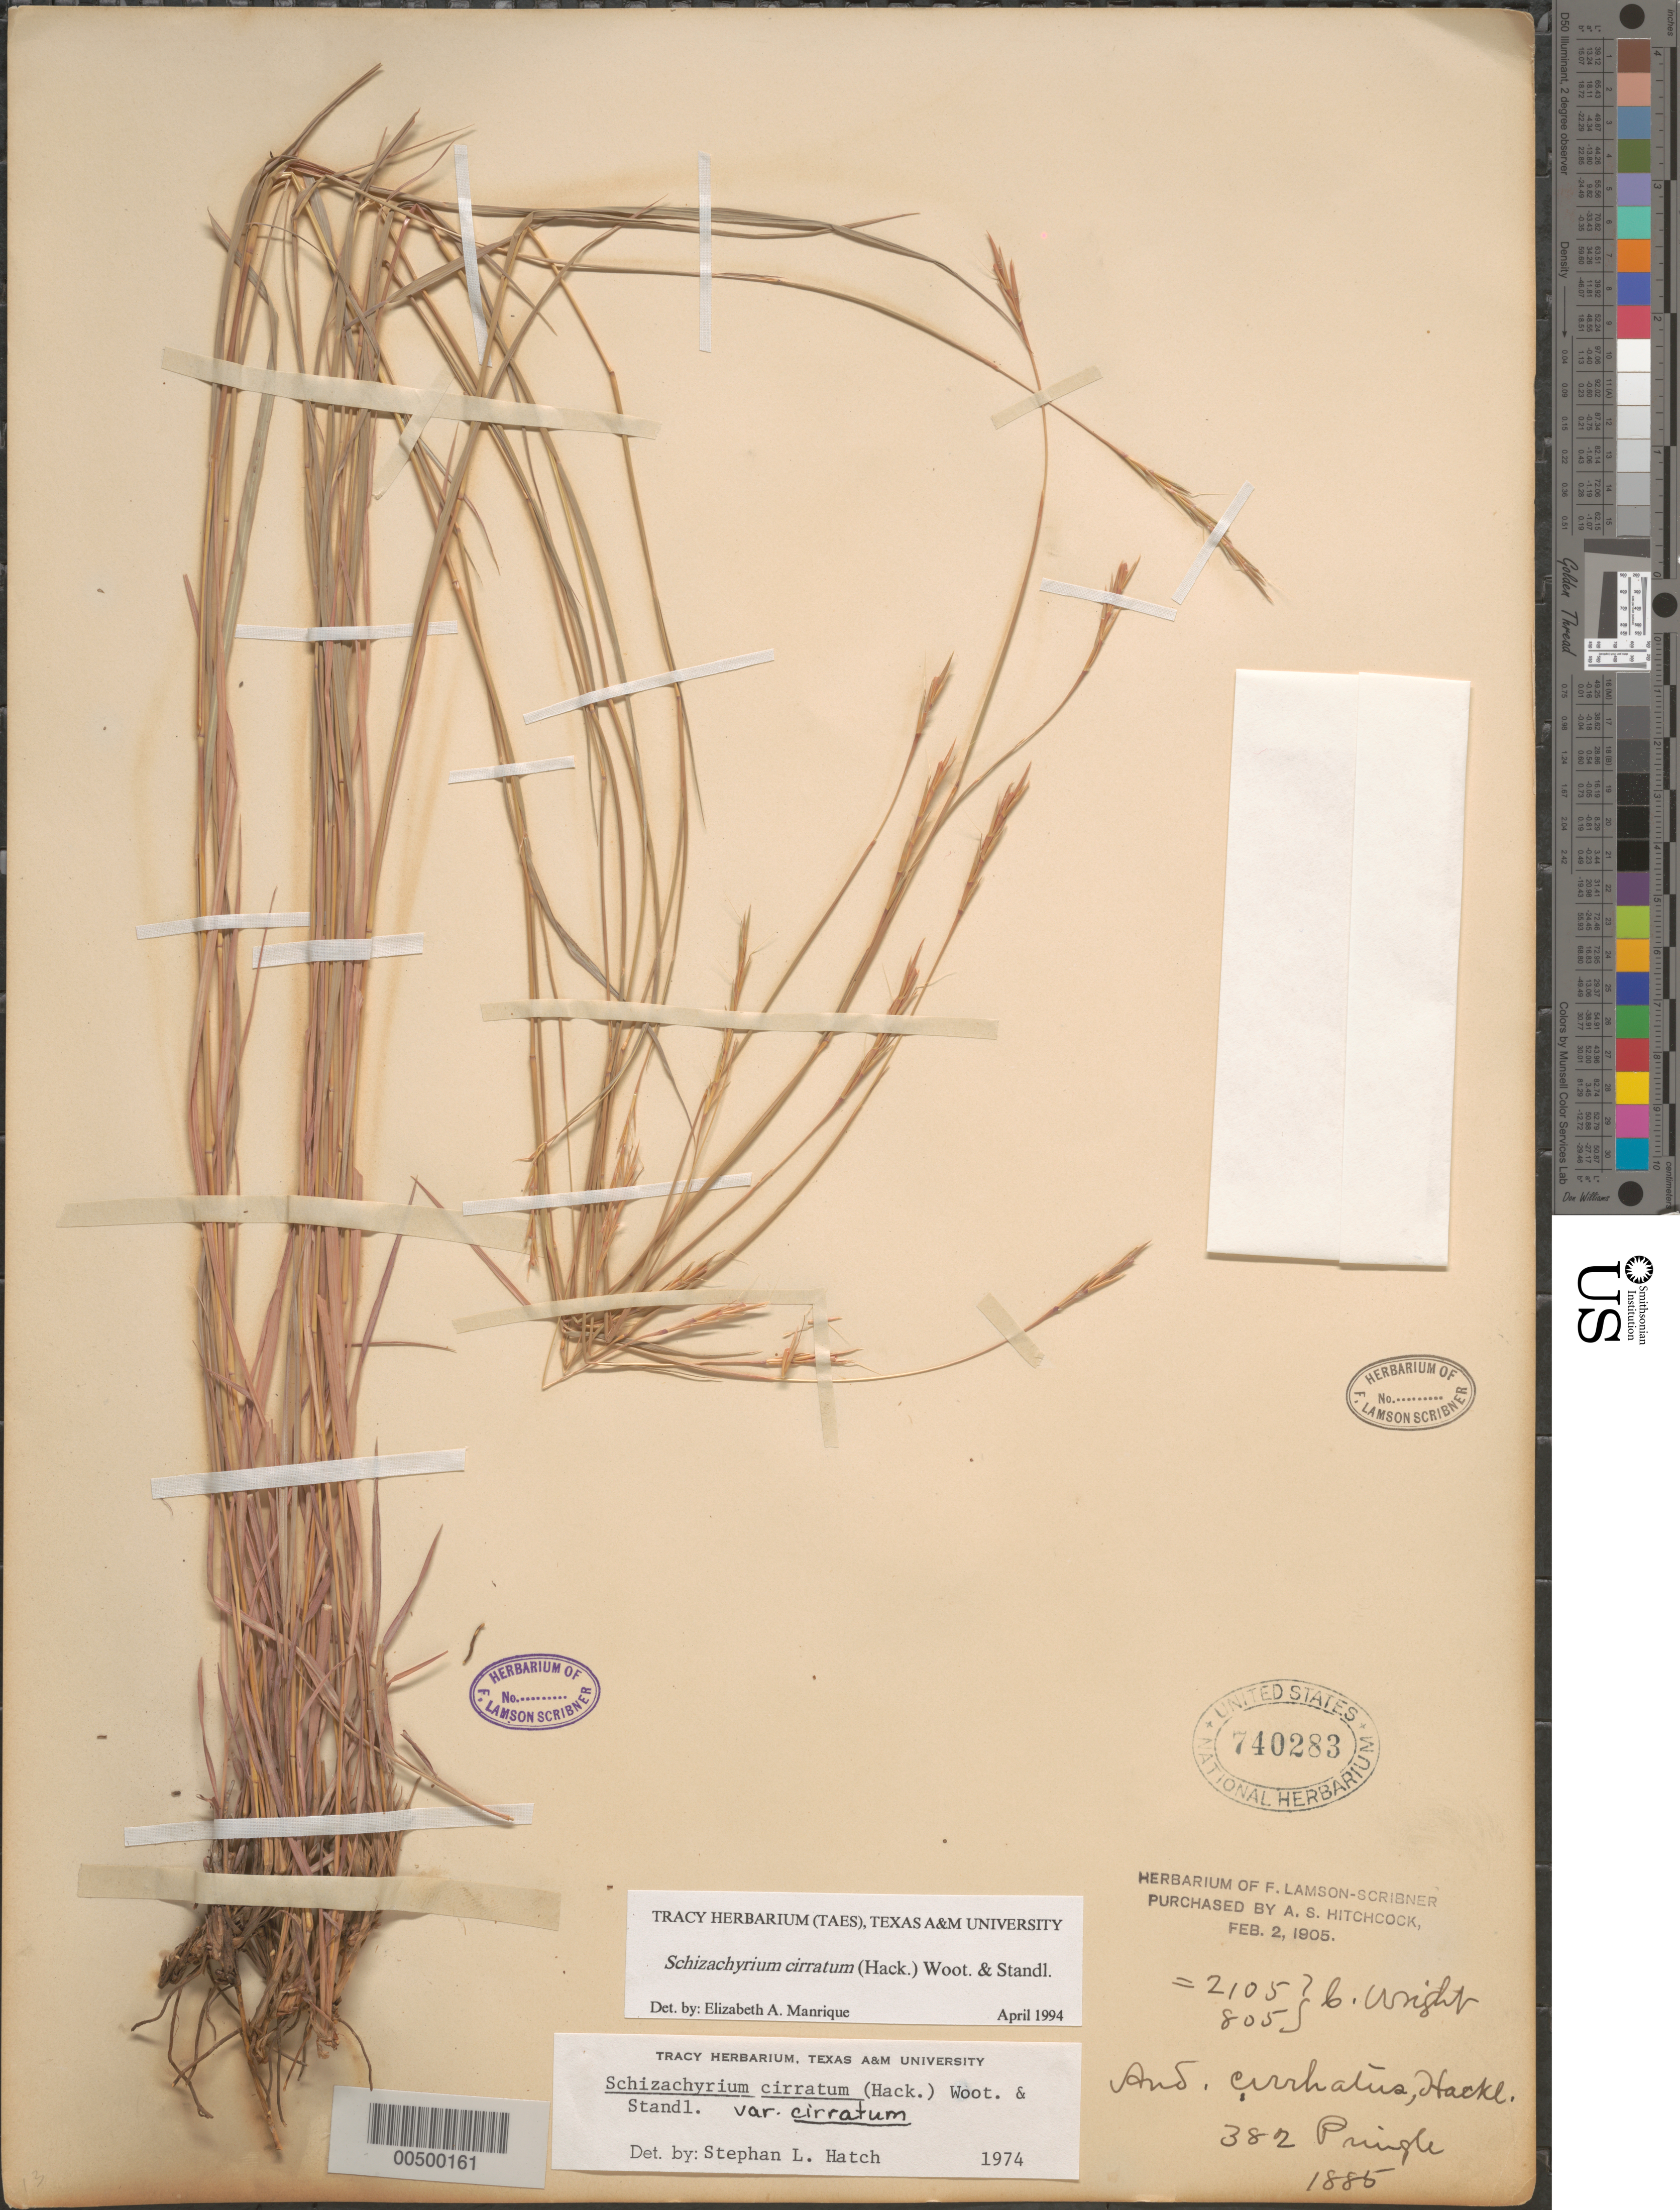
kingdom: Plantae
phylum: Tracheophyta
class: Liliopsida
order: Poales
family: Poaceae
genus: Schizachyrium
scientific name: Schizachyrium cirratum var. cirratum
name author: (Hack.) Wooton & Standl.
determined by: Manrique, E. A.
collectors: C. G. Pringle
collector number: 382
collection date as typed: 1885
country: Mexico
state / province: Chihuahua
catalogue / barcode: US 740283